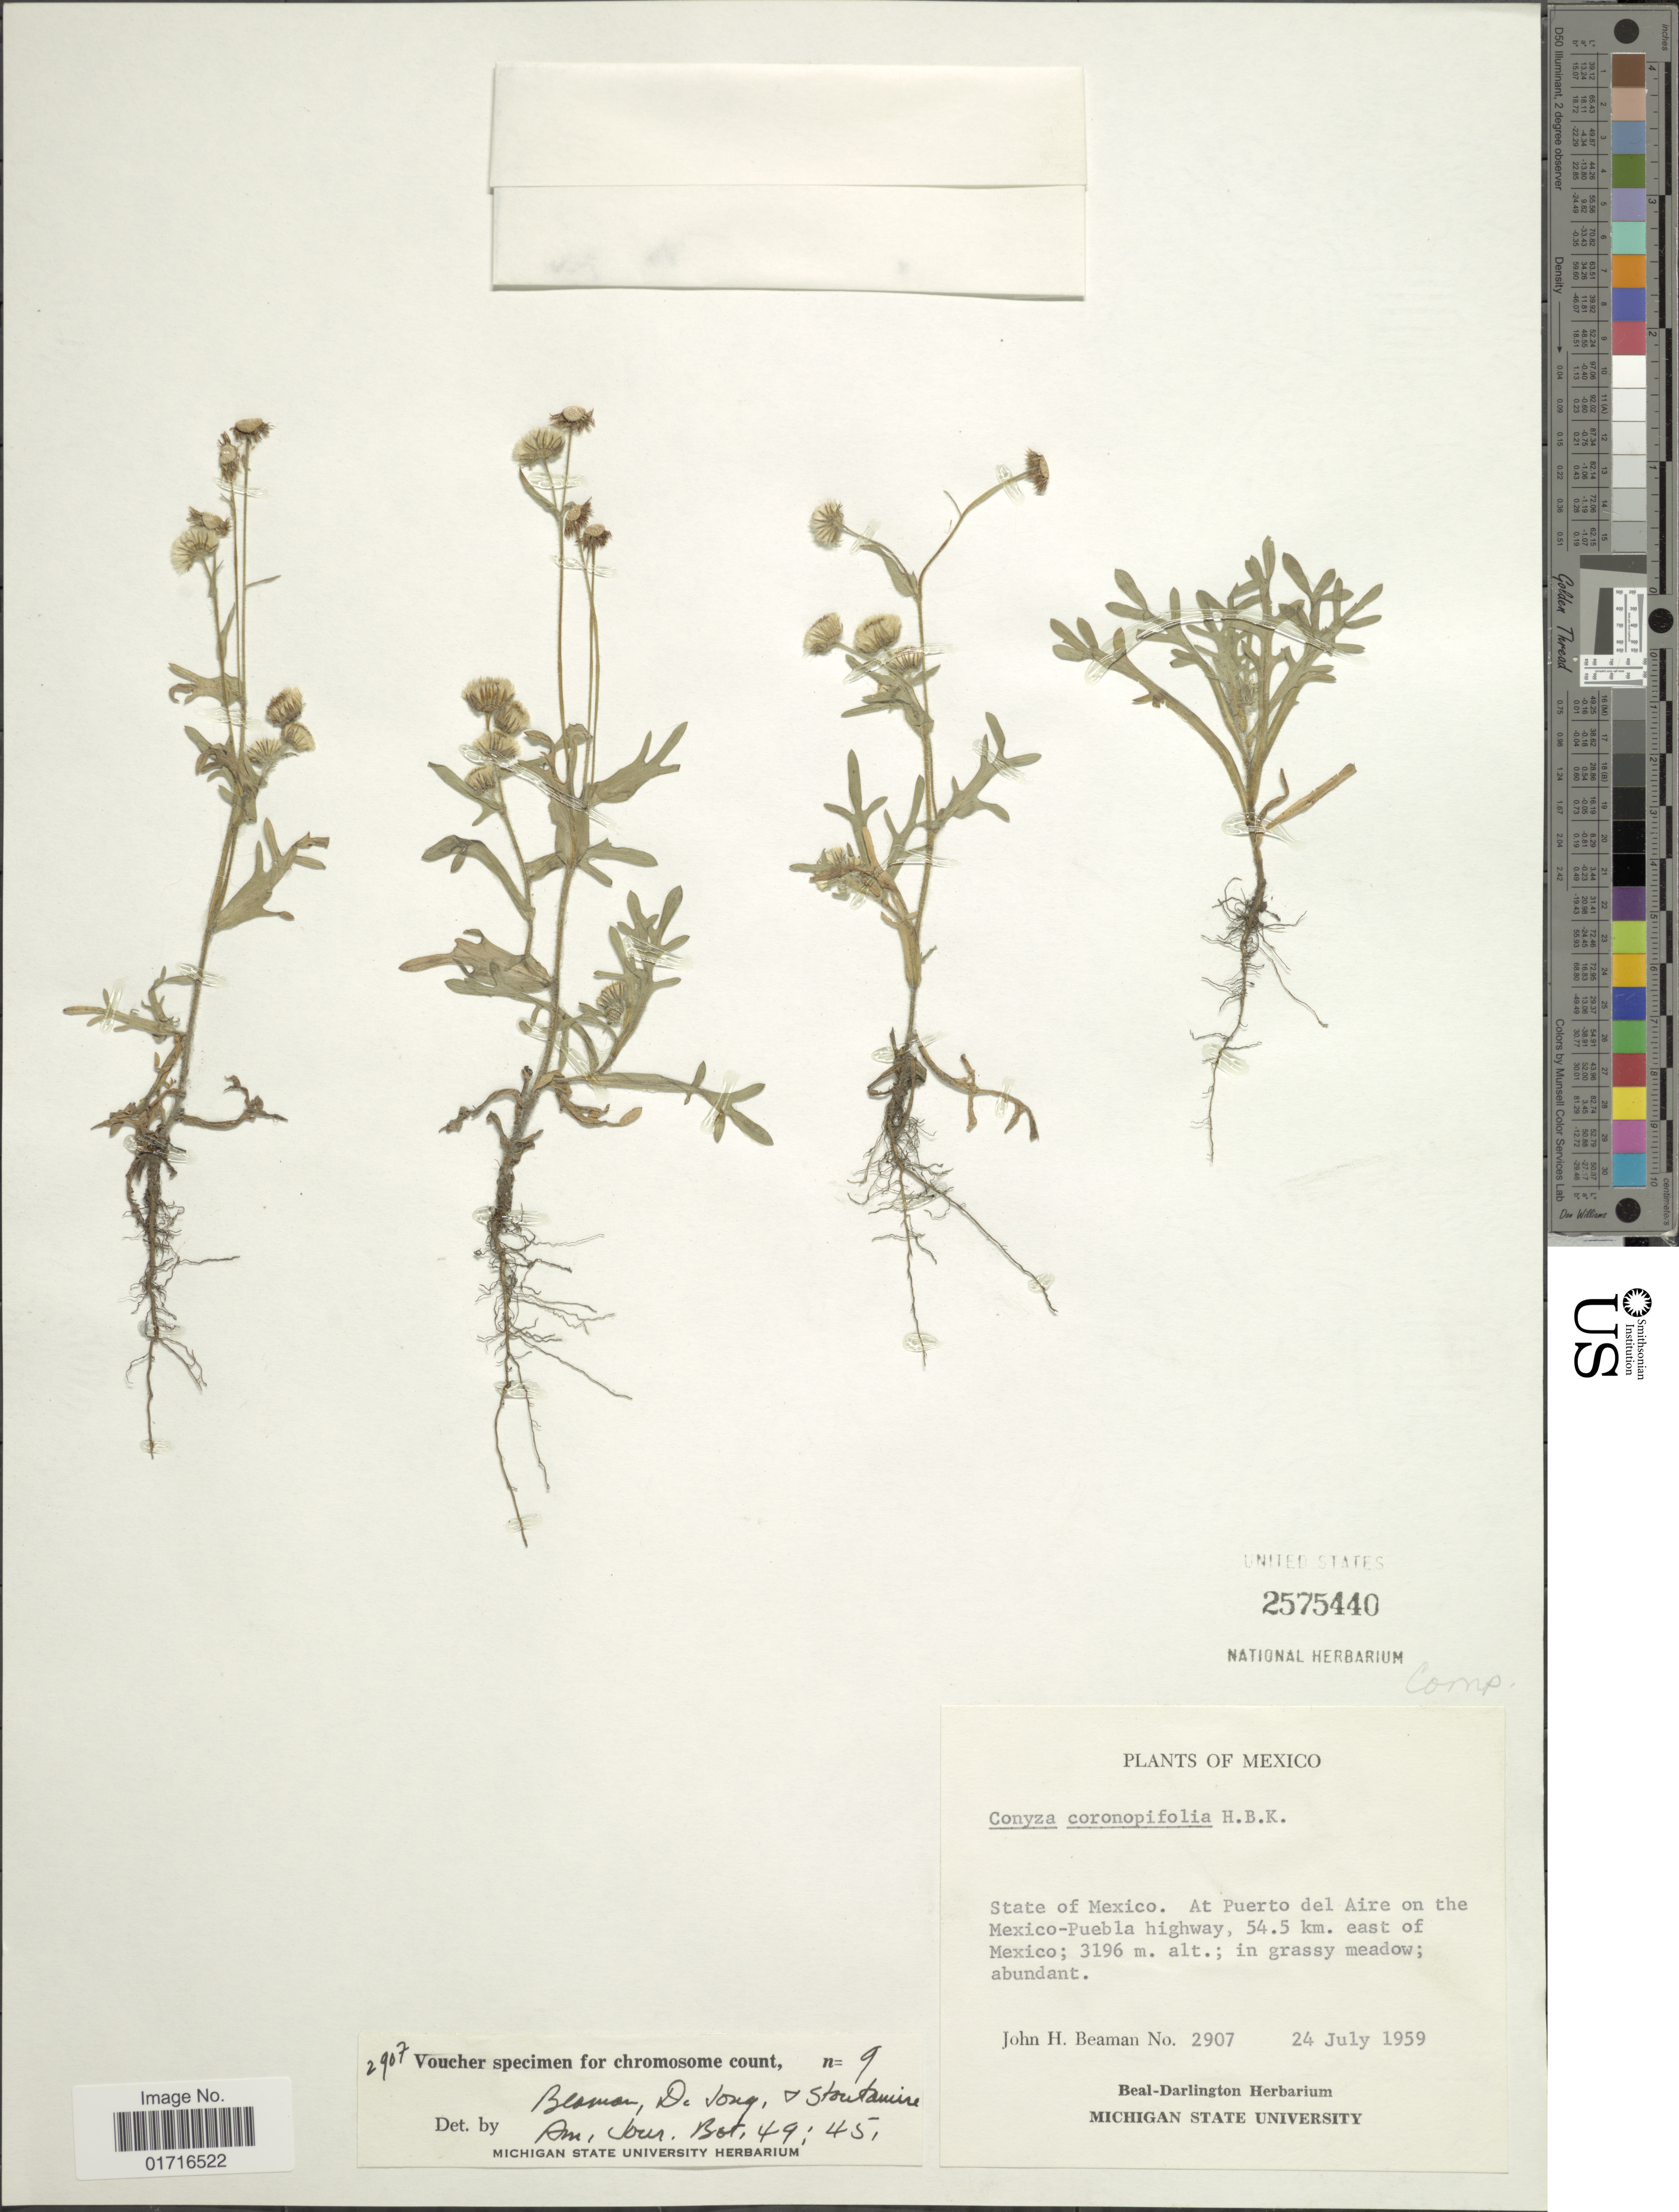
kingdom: Plantae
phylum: Tracheophyta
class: Magnoliopsida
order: Asterales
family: Asteraceae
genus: Conyza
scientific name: Conyza coronopifolia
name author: Kunth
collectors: J. H. Beaman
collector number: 2907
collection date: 1959-07-24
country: Mexico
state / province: México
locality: At Puerto del Aire on the Mexico-Puebla highway, 54.5 km. east of Mexico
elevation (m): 3196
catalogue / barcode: US 2575440